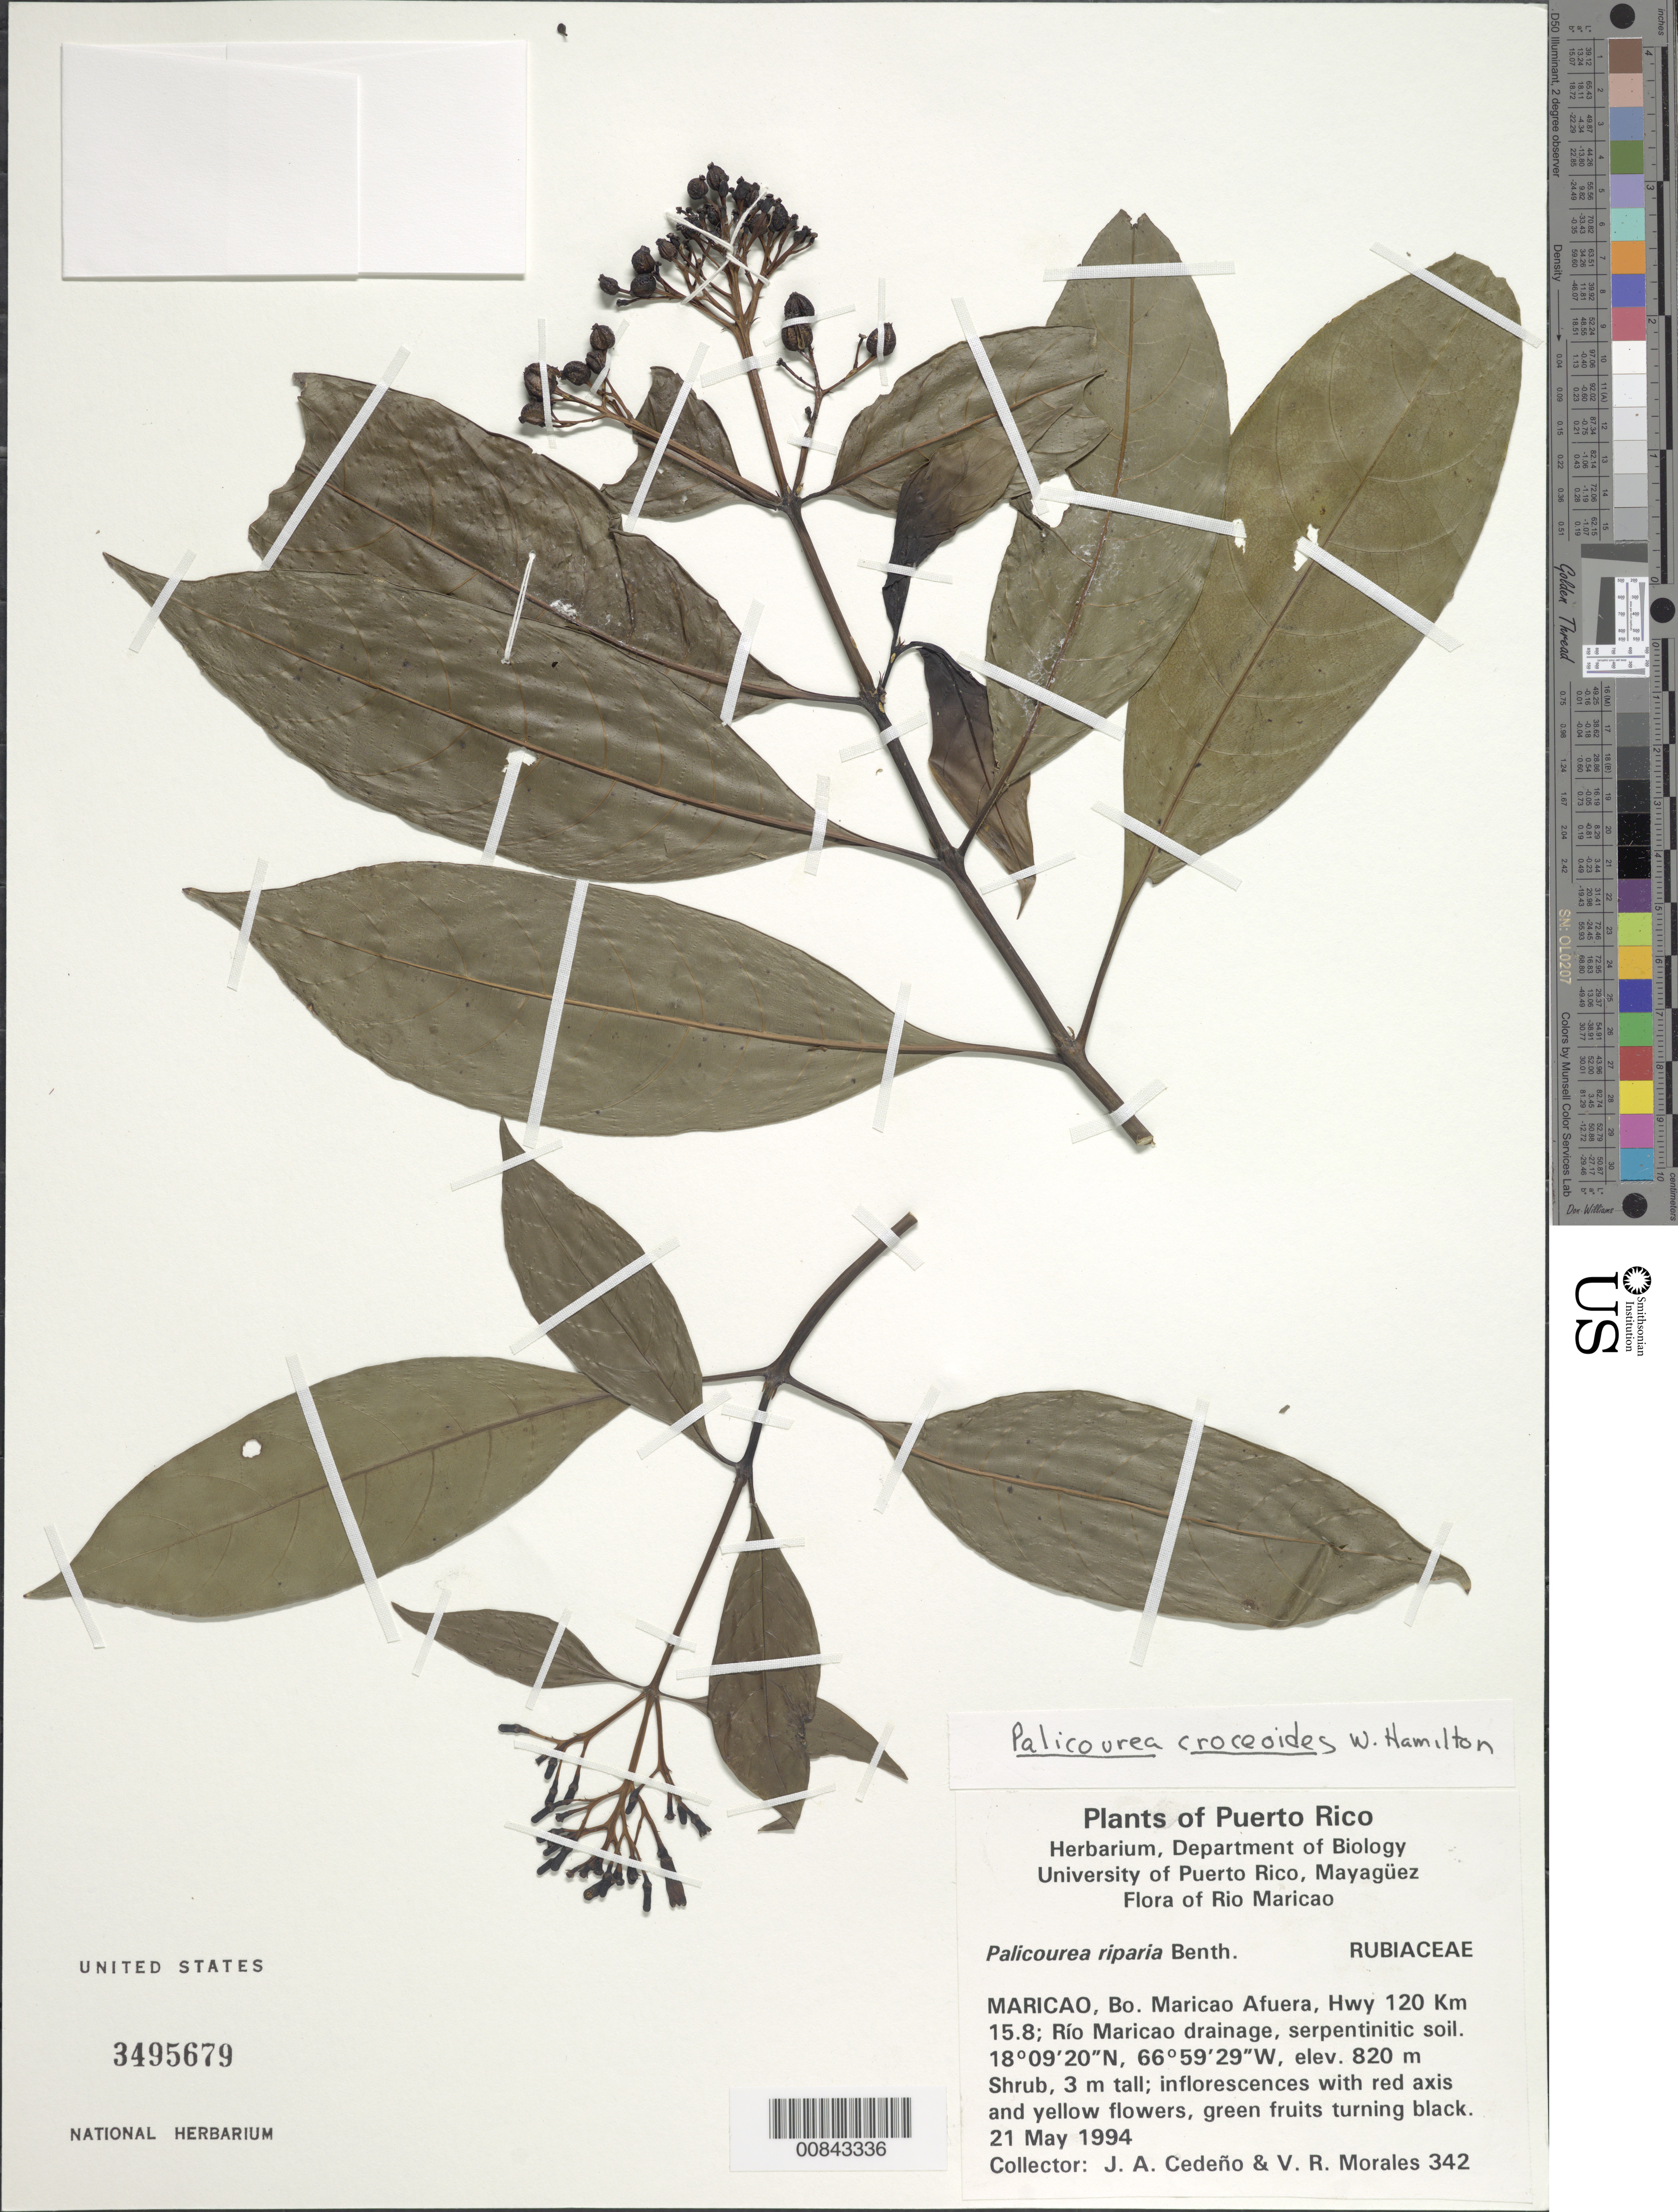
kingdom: Plantae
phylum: Tracheophyta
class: Magnoliopsida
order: Gentianales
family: Rubiaceae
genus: Palicourea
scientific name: Palicourea croceoides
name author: Desv. ex Ham.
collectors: J. A. Cedeno & V. Morales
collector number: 342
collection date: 1994-05-21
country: Puerto Rico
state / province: Maricao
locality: Rio Maricao, Bo. Maricao Afuera, Hwy 120 Km 15.38; Río Maricao drainage, serpentic soil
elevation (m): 820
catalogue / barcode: US 3495679